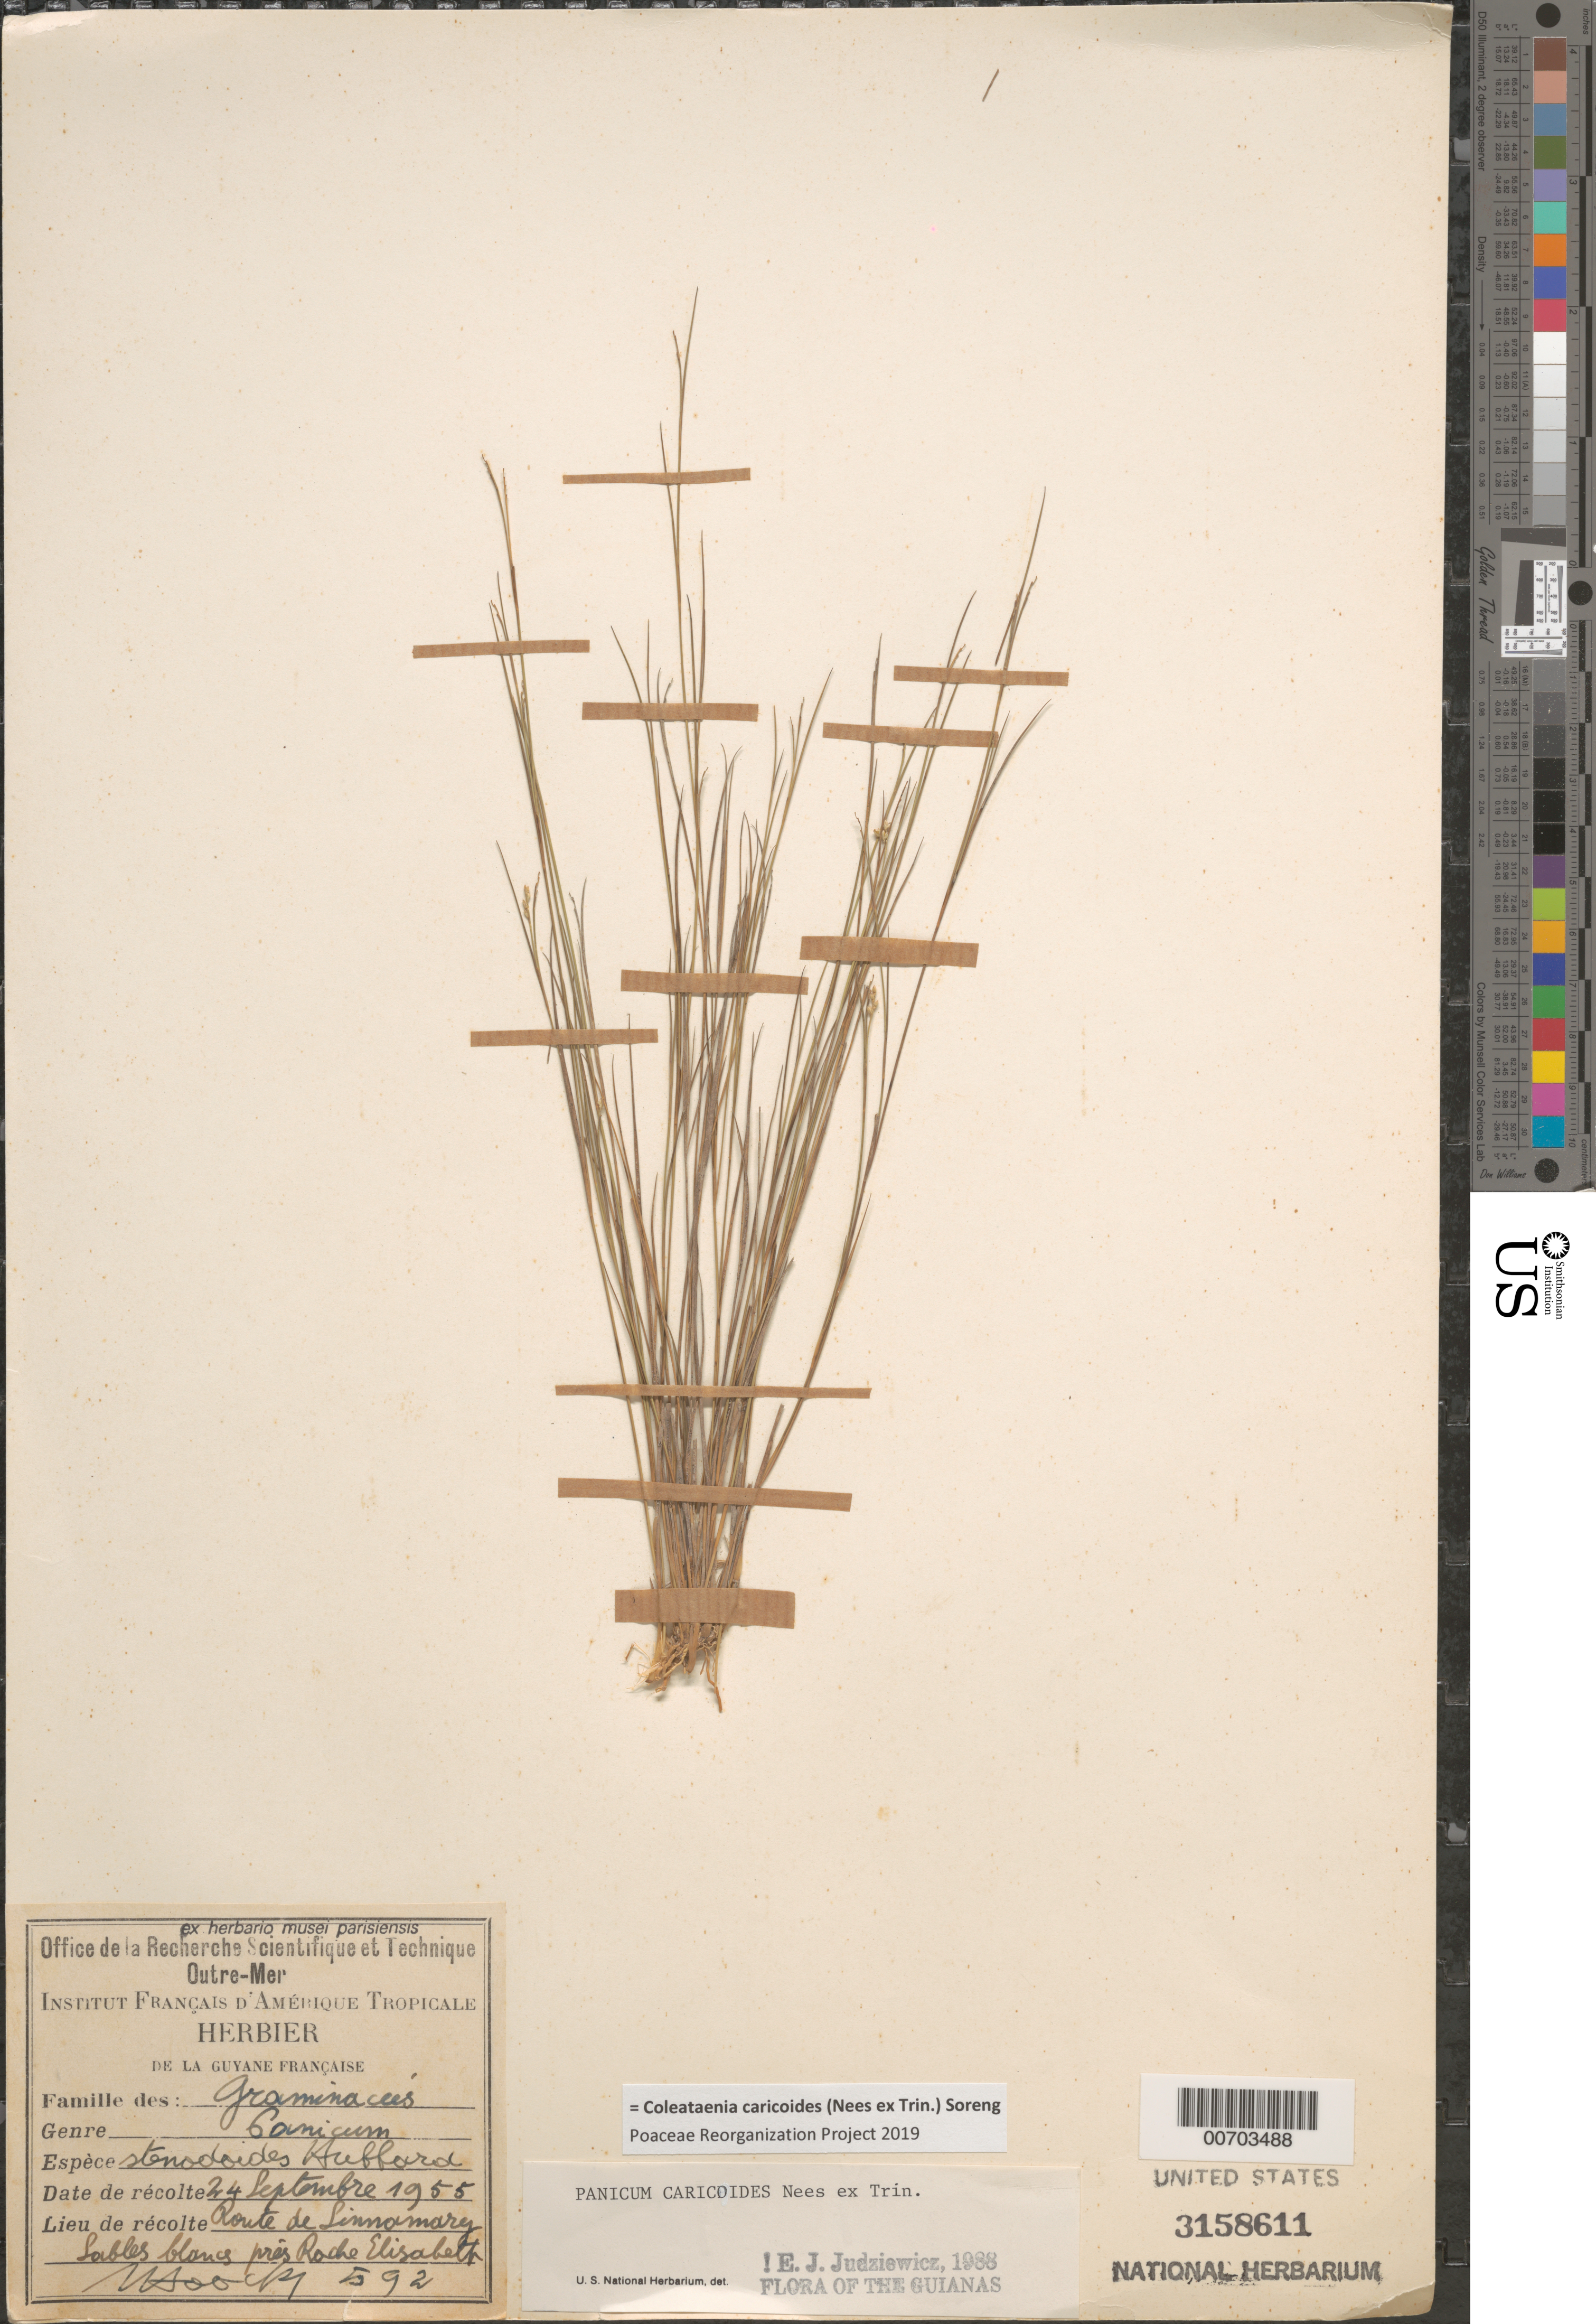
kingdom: Plantae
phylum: Tracheophyta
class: Liliopsida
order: Poales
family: Poaceae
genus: Panicum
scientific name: Panicum caricoides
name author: Nees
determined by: Judziewicz, E. J.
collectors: J. Hoock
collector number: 592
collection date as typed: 24-Sep-63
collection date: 1963-09-24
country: French Guiana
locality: Route de Sinnamary, near Roche Elisabeth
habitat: White sand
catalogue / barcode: US 3158611